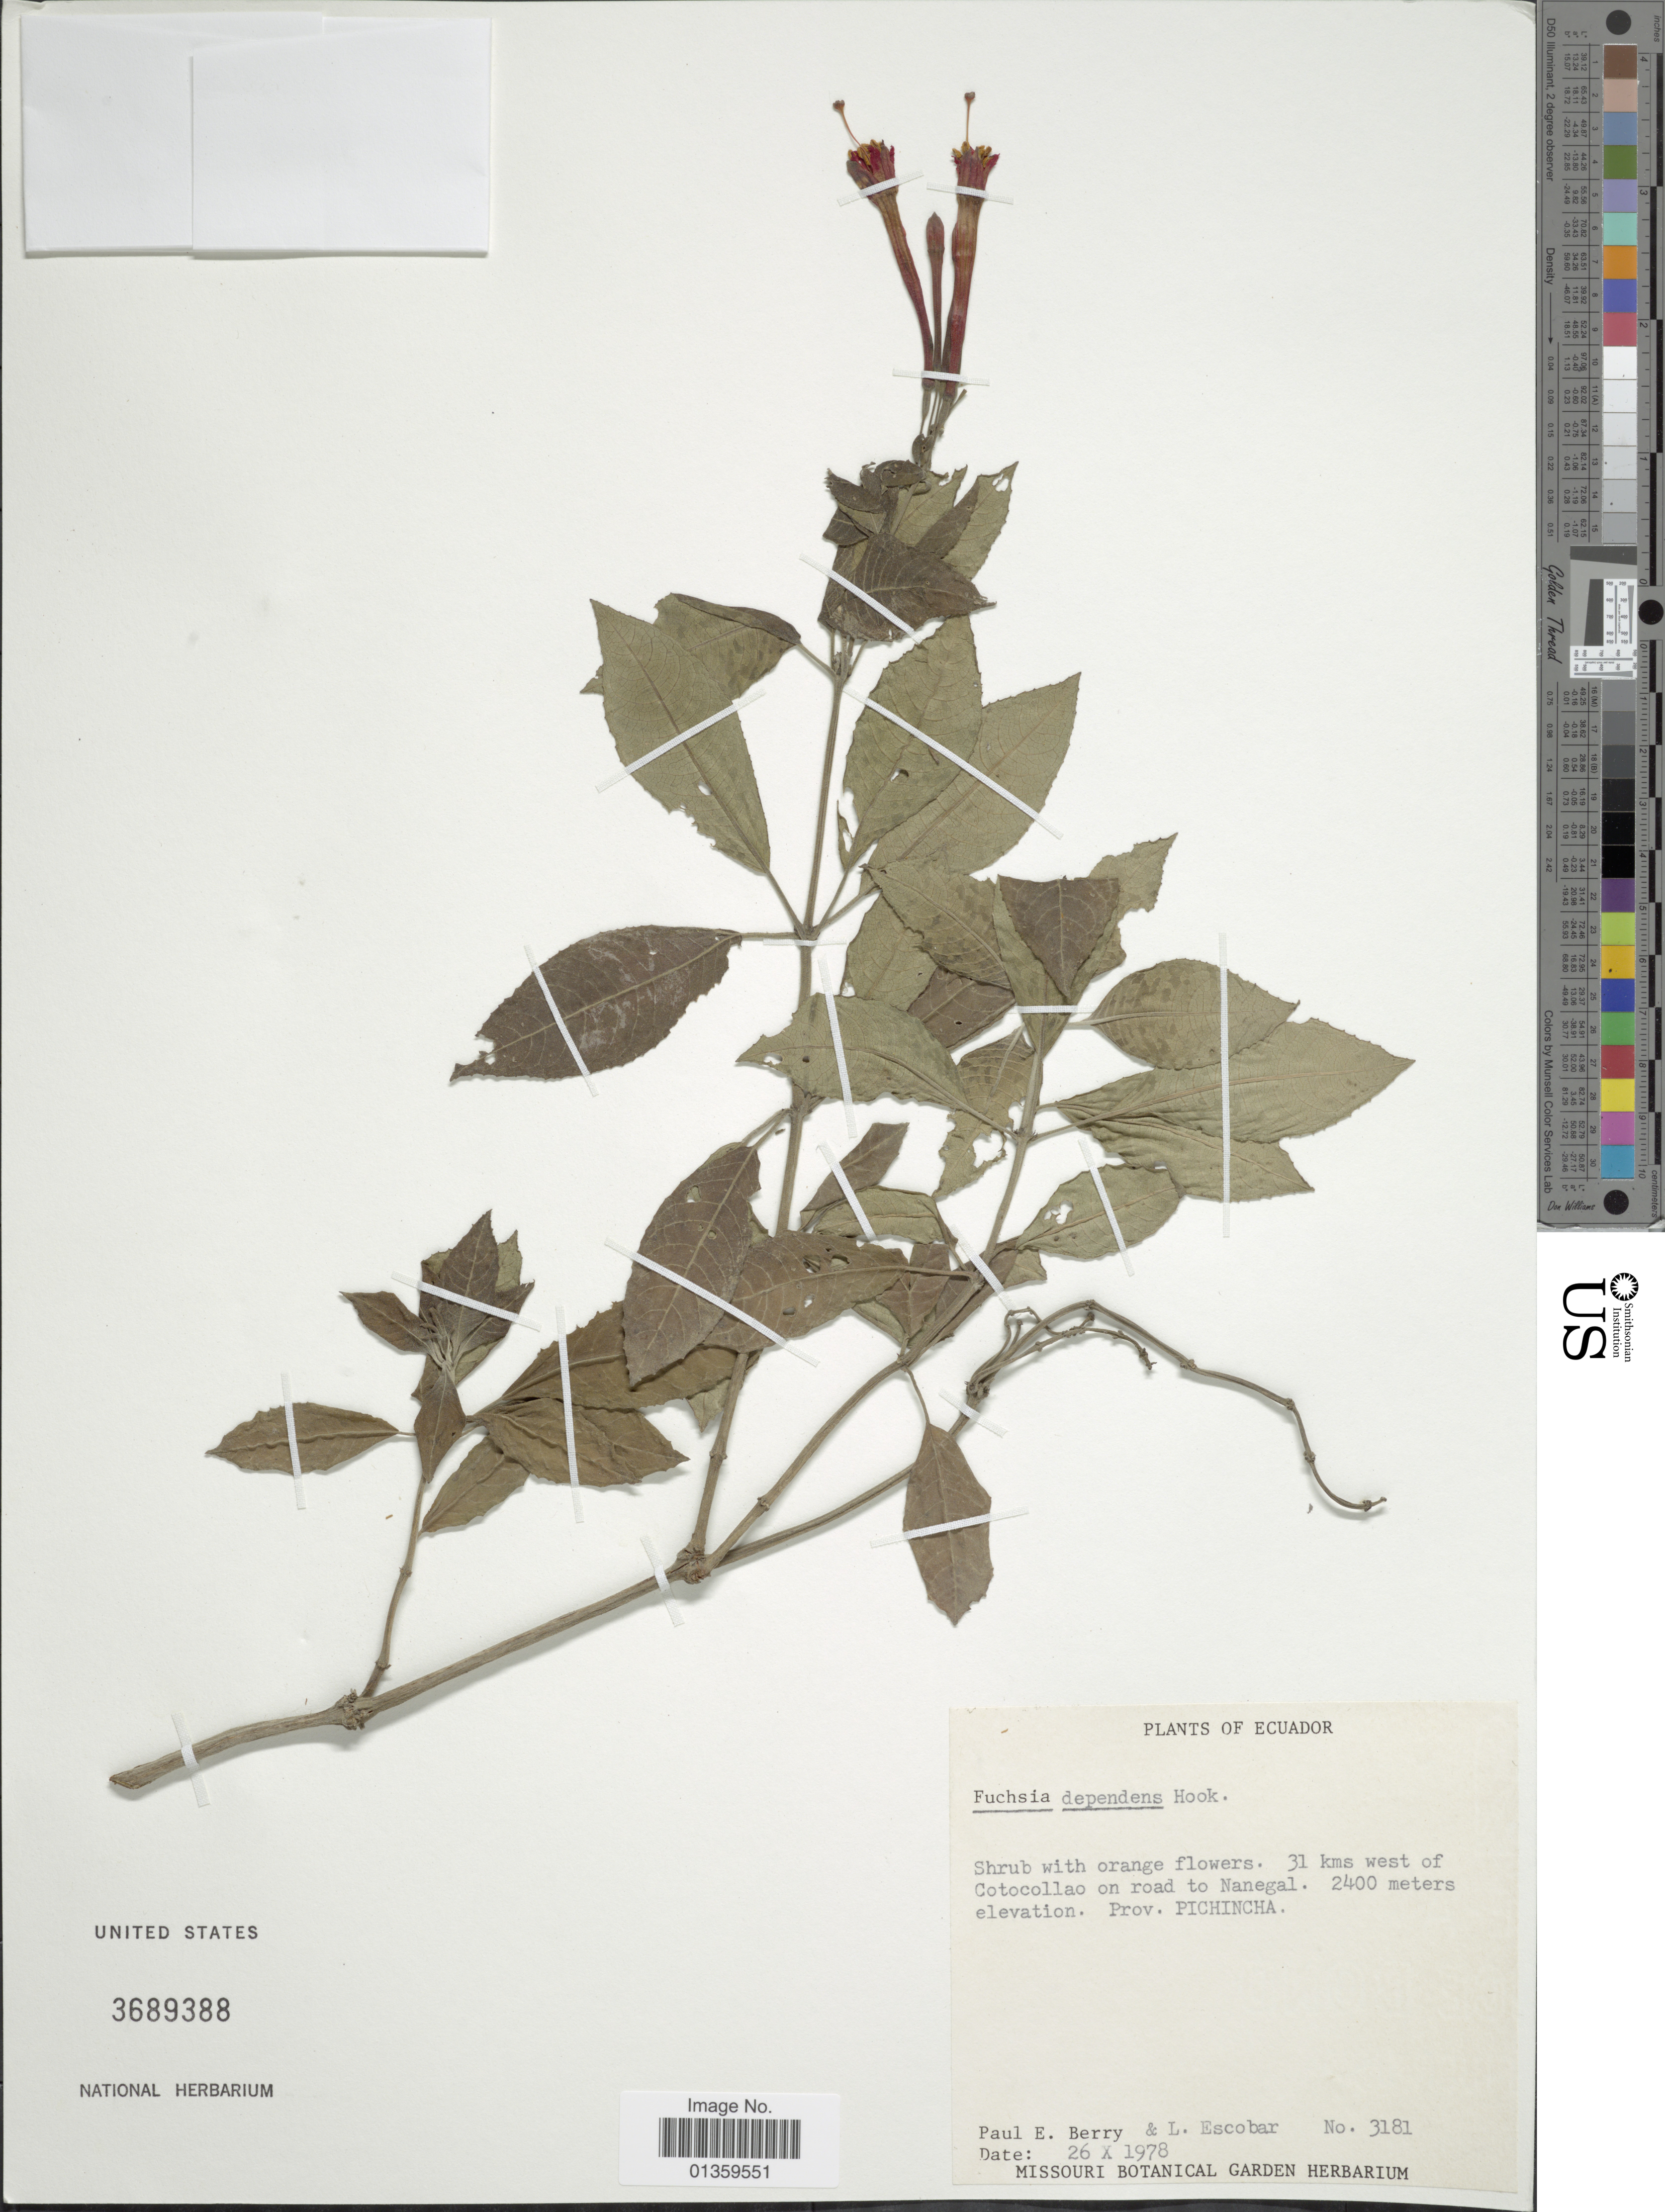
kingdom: Plantae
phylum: Tracheophyta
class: Magnoliopsida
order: Myrtales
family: Onagraceae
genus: Fuchsia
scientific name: Fuchsia dependens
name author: Hook.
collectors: P. E. Berry & L. Escobar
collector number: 3181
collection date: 1978-10-26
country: Ecuador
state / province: Pichincha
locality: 31 kms west of Cotocollao on road to Nanegal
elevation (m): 2400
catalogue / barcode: US 3689388